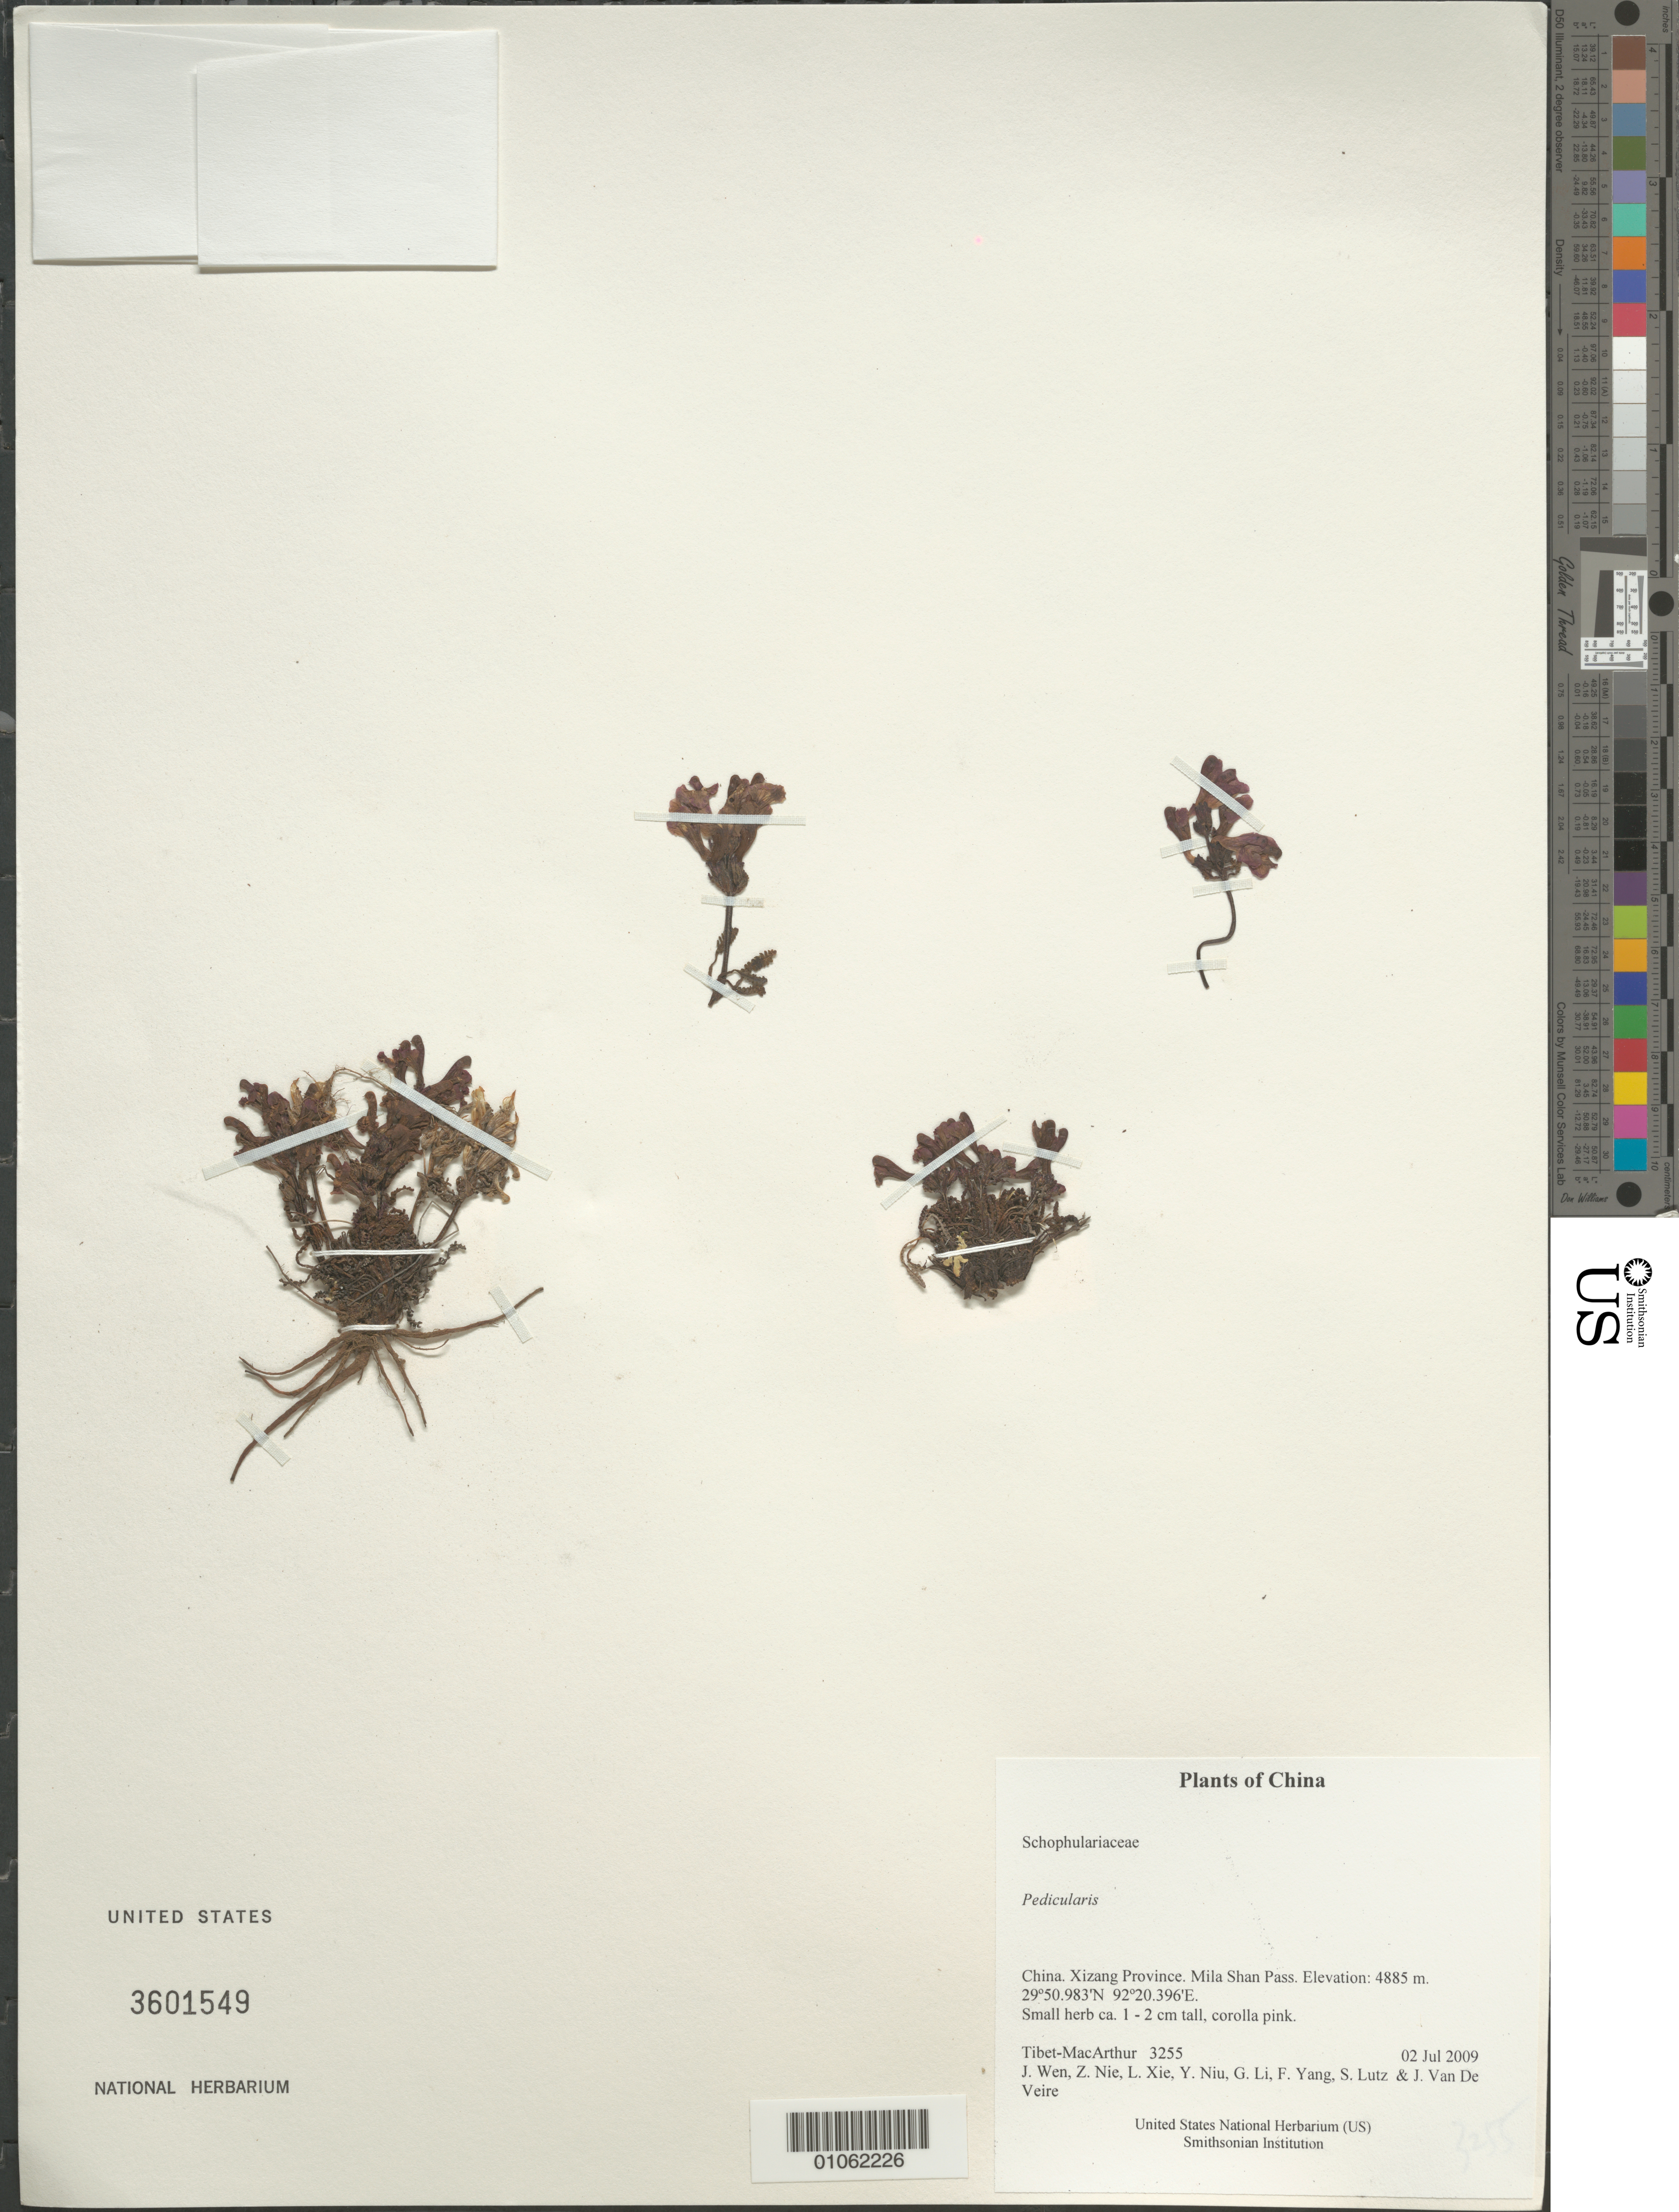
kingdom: Plantae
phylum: Tracheophyta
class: Magnoliopsida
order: Lamiales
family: Orobanchaceae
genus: Pedicularis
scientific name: Pedicularis sp.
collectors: Tibet-MacArthur, J. Wen, Z. Nie, L. Xie, Y. Niu, G. Li, F. Yang, S. Lutz & J. Van De Veire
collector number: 3255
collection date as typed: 02 Jul 2009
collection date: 2009-07-02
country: China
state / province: Xizang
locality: Mila Shan Pass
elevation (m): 4885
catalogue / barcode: US 3601549